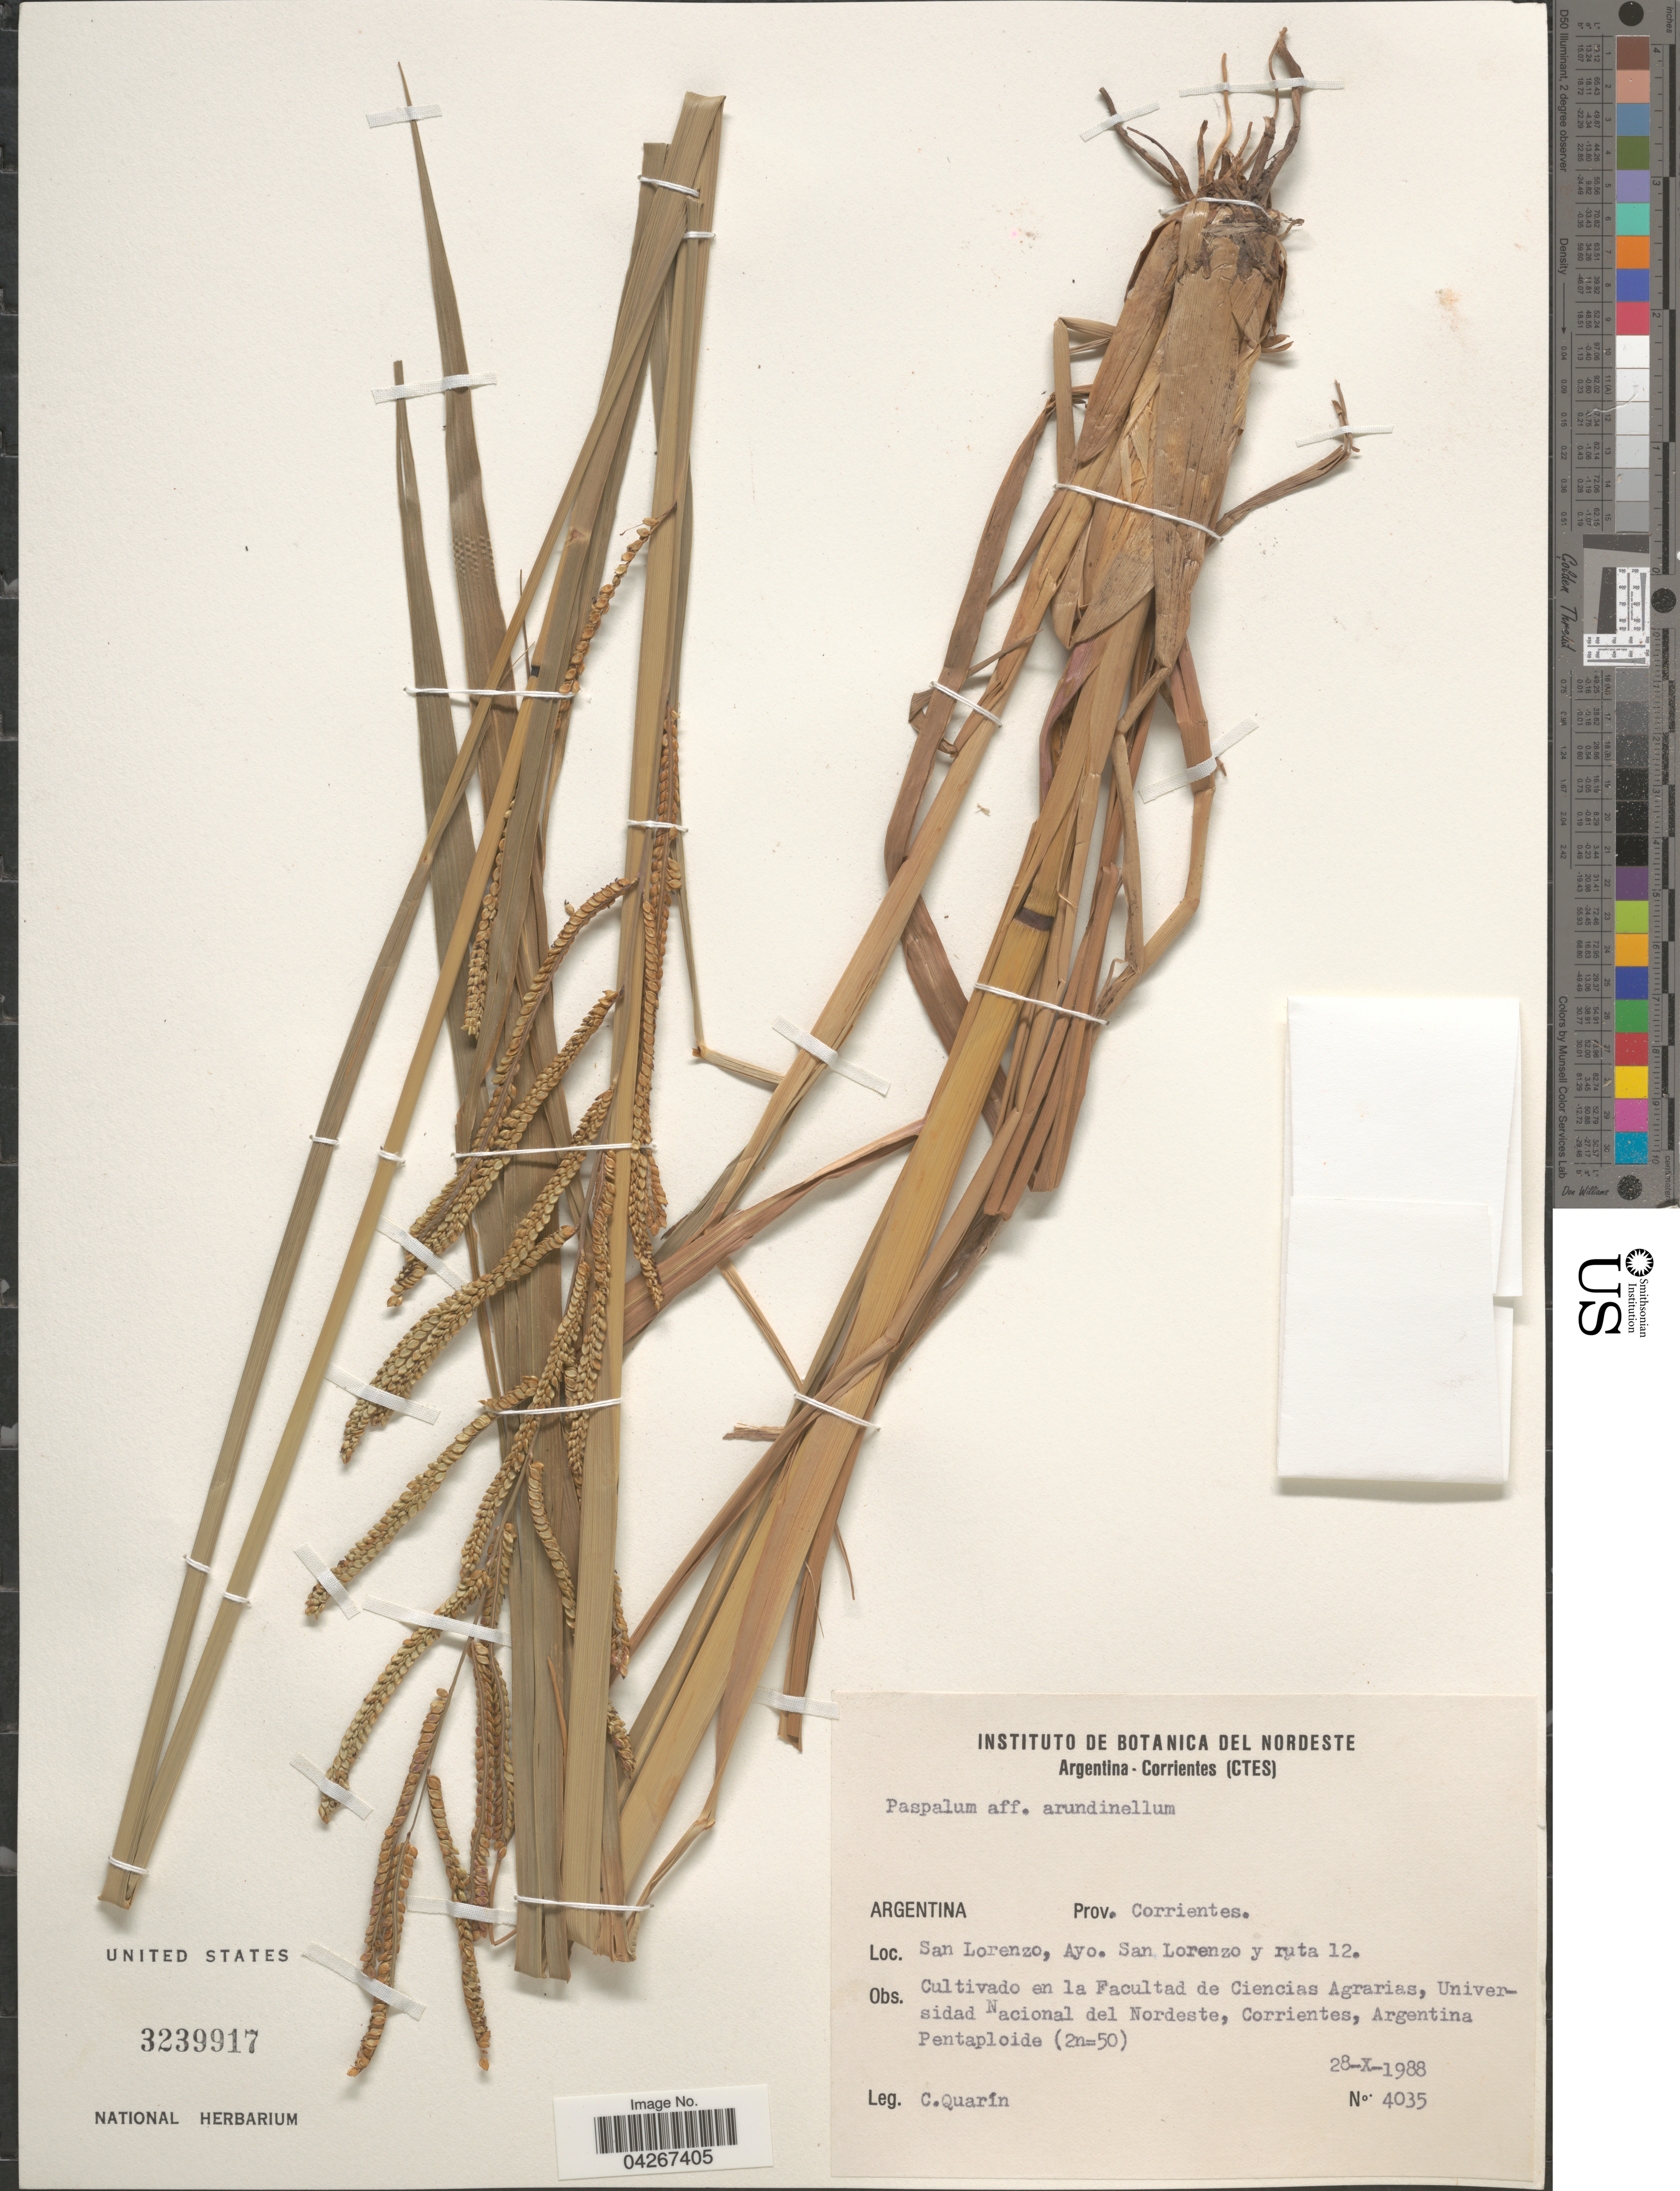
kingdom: Plantae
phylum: Tracheophyta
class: Liliopsida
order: Poales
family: Poaceae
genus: Paspalum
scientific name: Paspalum arundinellum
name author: Mez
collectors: C. Quarín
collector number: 4035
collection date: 1988-10-28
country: Argentina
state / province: Corrientes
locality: San Lorenzo, Ayo. San Lorenzo y ruta 12. Cultivado en la Facultad de Ciencias Agrarias, Universidad Nacional del Nordeste, Corrientes, Argentina Pentaploide.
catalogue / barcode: US 3239917